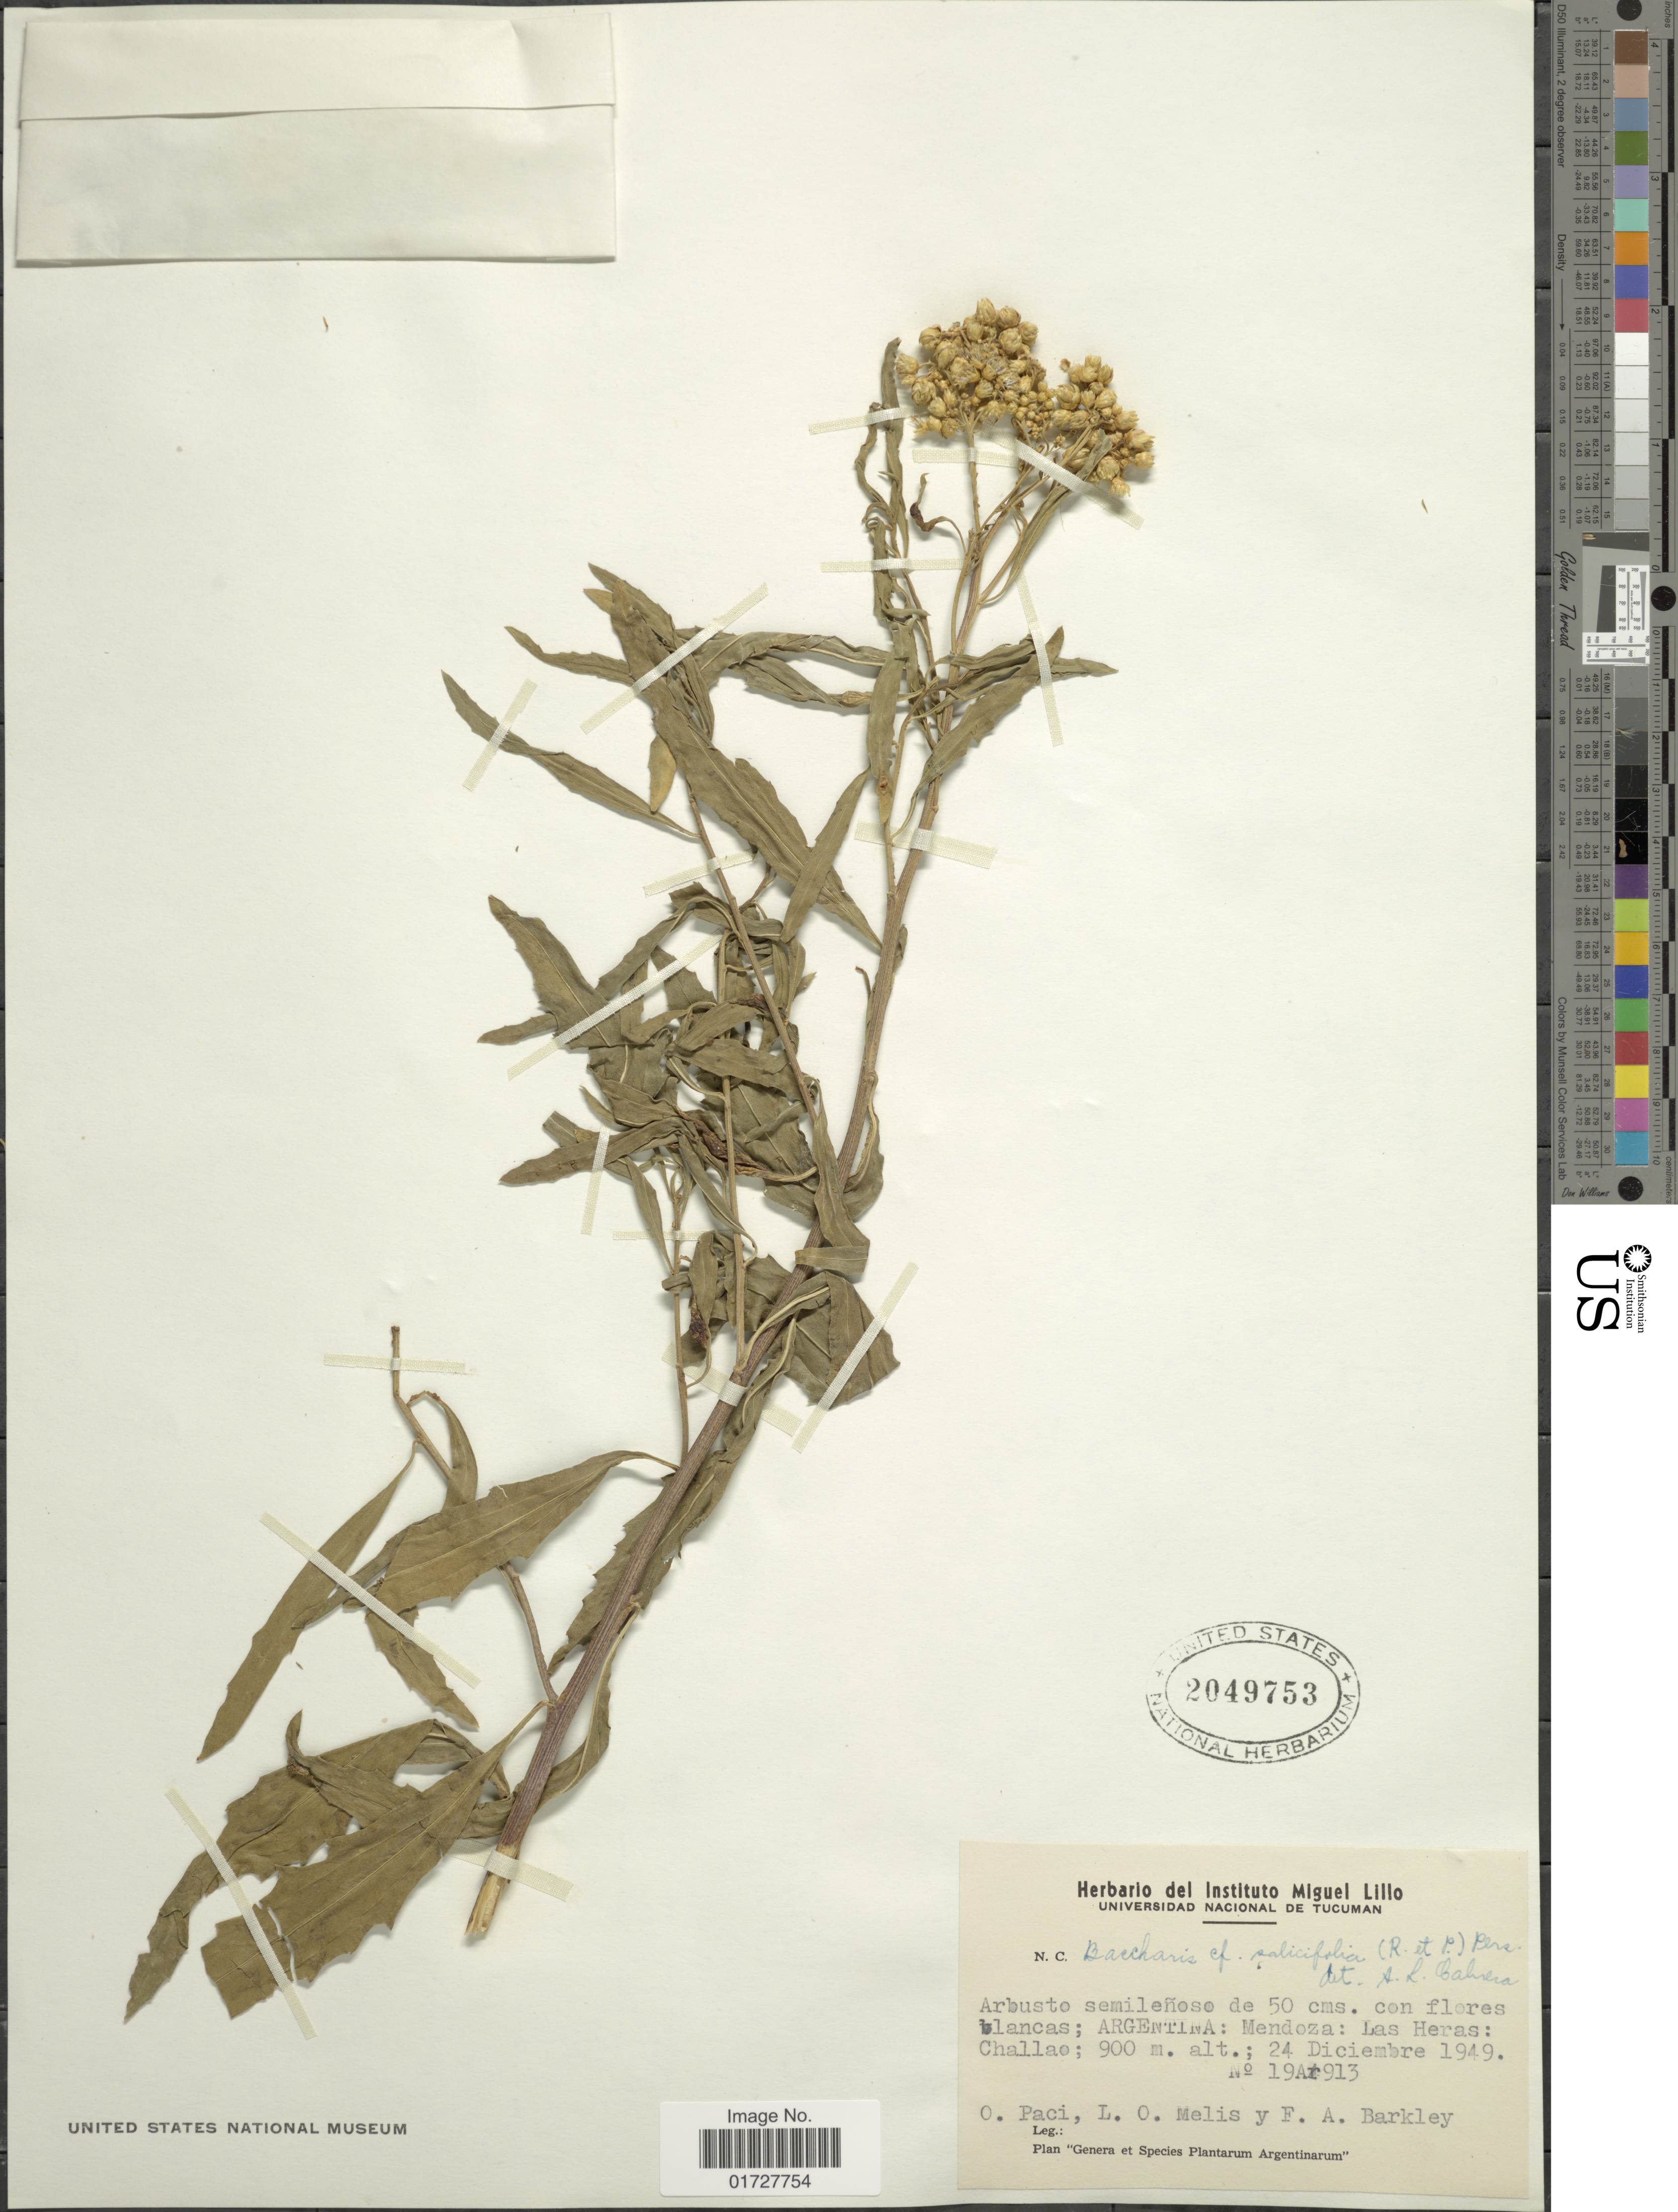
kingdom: Plantae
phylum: Tracheophyta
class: Magnoliopsida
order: Asterales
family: Asteraceae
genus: Baccharis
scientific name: Baccharis salicifolia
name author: (Ruiz & Pav.) Pers.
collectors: O. Paci, L. Melis & F. A. Barkley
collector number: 19A913*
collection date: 1949-12-24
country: Argentina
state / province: Mendoza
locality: Las Heras, Challao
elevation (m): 900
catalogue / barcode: US 2049753